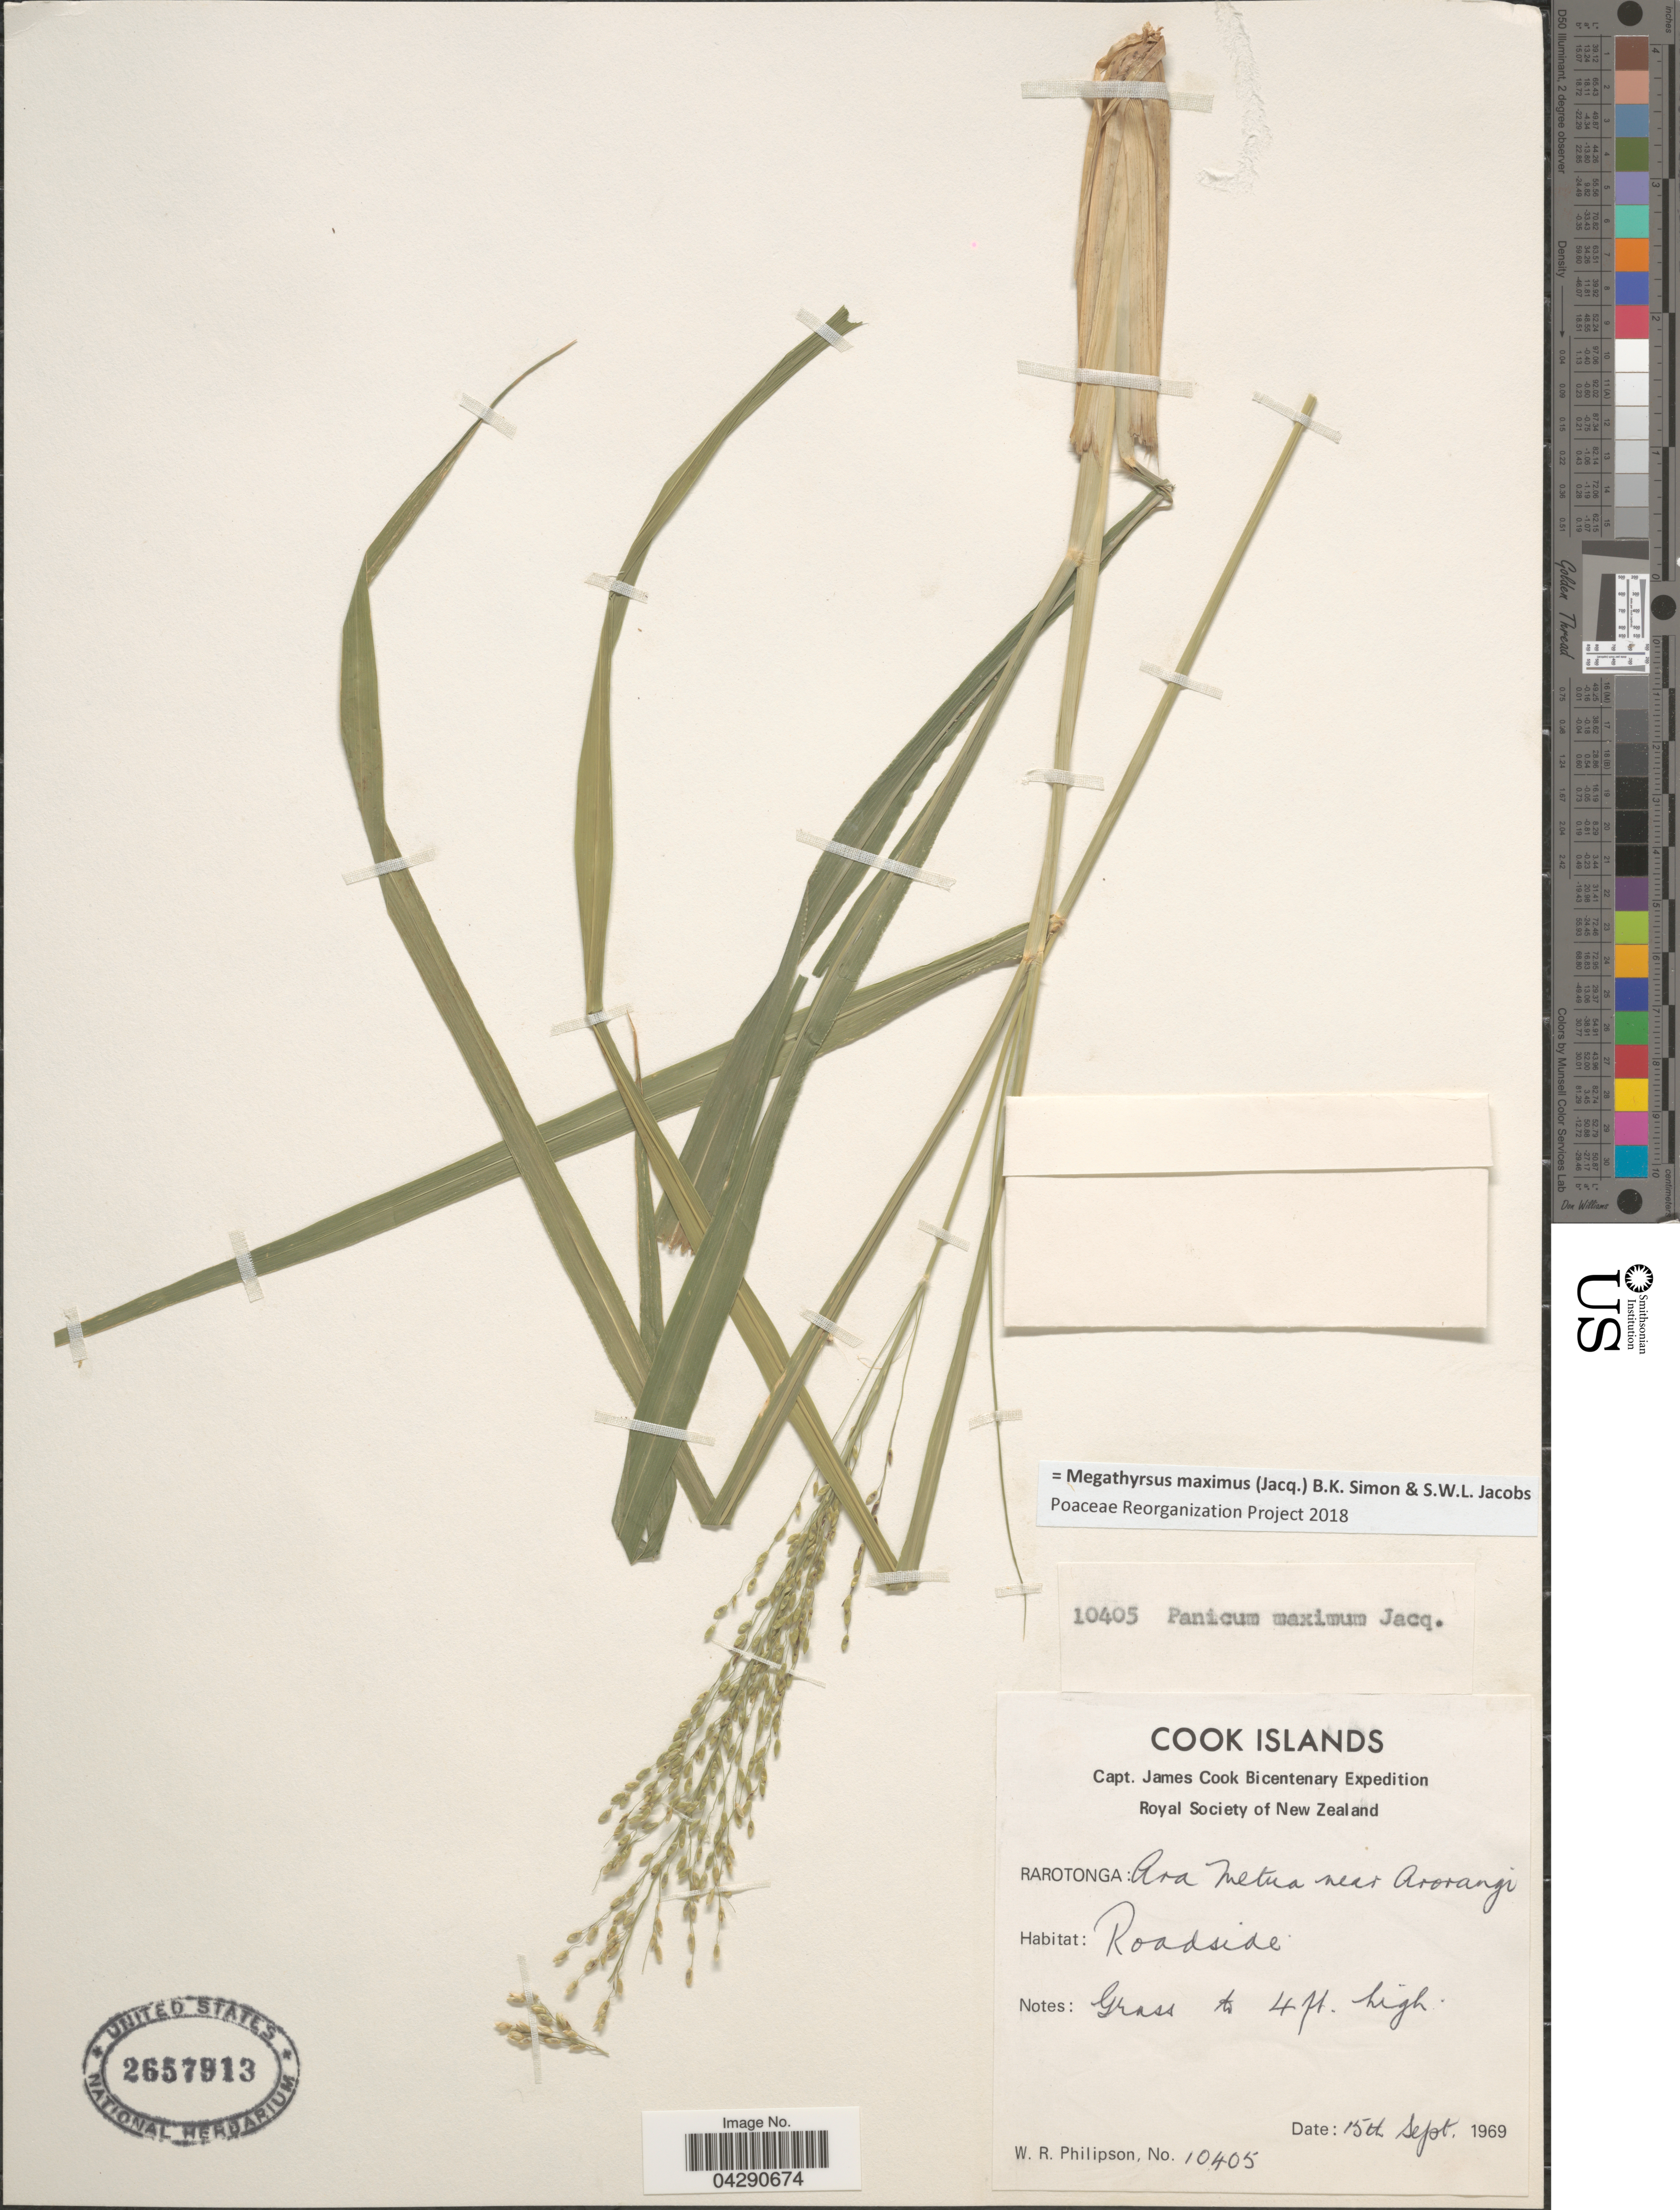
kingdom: Plantae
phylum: Tracheophyta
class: Liliopsida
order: Poales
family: Poaceae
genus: Megathyrsus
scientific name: Megathyrsus maximus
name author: (Jacq.) B.K. Simon & S.W.L. Jacobs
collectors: W. R. Philipson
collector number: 10405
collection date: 1969-09-15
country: Cook Islands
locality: Capt. James Cook Bicentenary Expedition. Rarotonga: Ara Metua near Arorangi.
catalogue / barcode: US 2657913